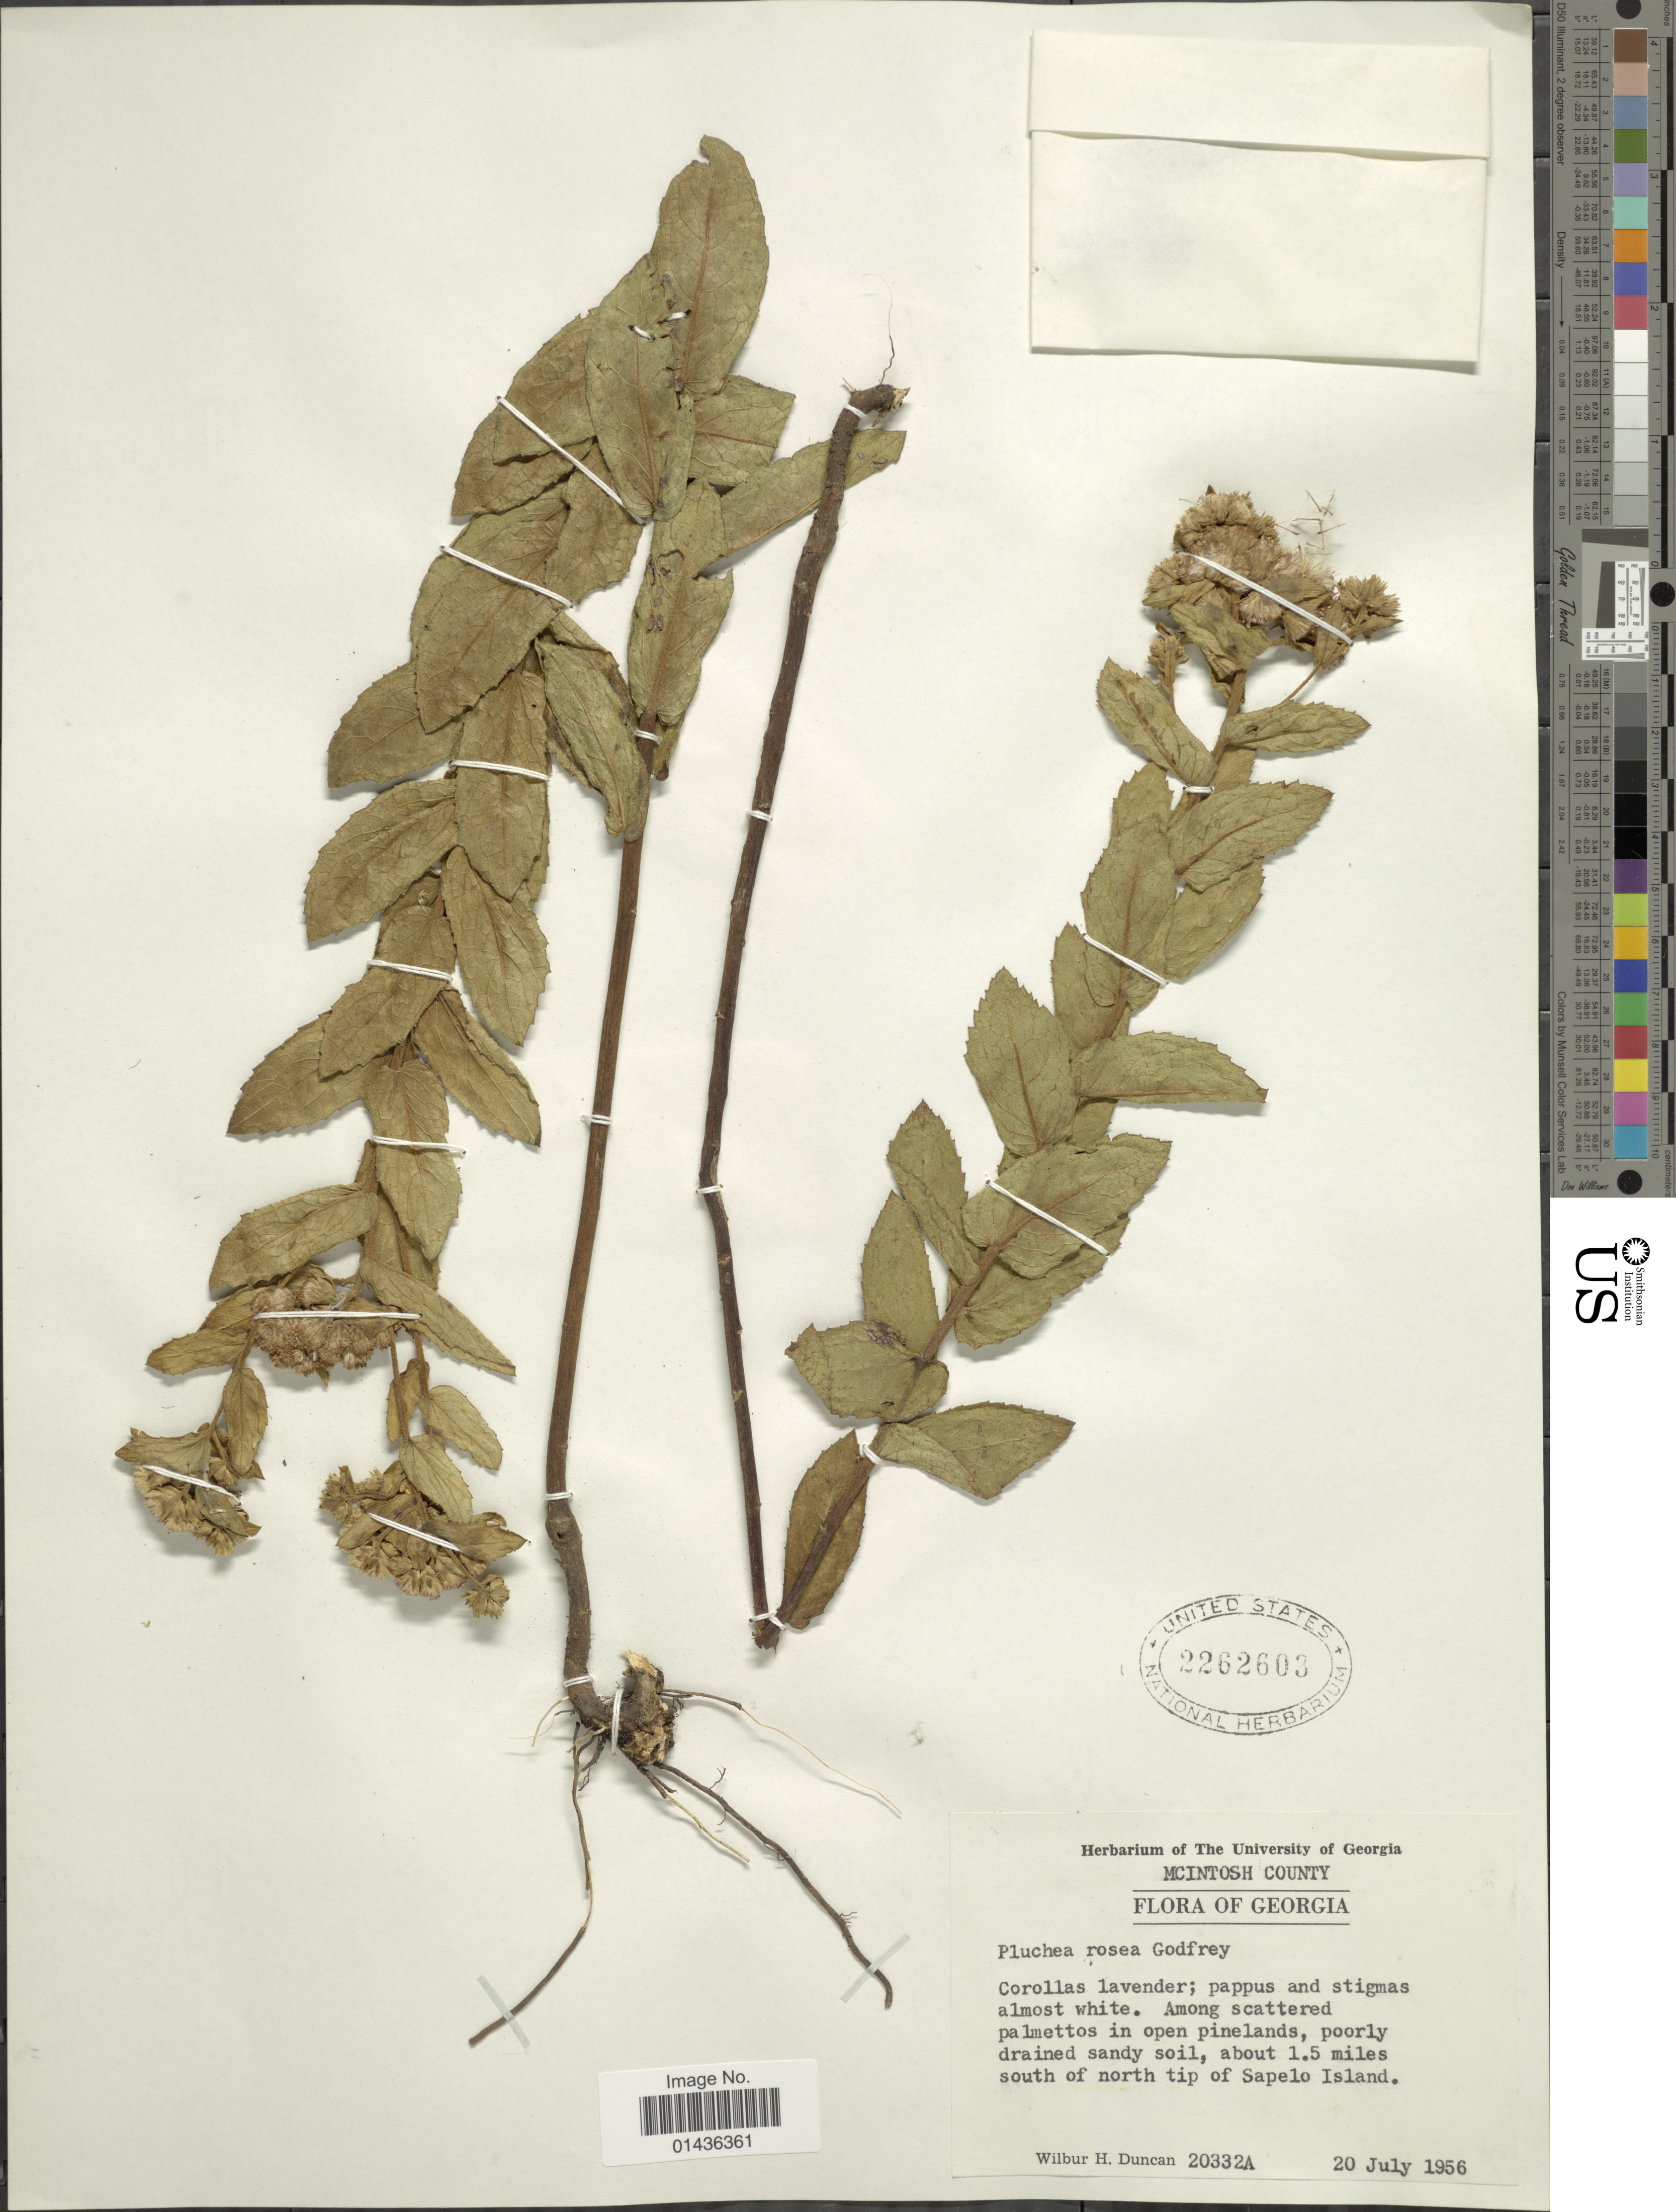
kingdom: Plantae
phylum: Tracheophyta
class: Magnoliopsida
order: Asterales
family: Asteraceae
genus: Pluchea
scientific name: Pluchea rosea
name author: R.K. Godfrey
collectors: W. H. Duncan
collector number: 20332A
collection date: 1956-07-20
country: United States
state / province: Georgia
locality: McIntosh County, about 1.5 miles south of north tip of Sapelo Island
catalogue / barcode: US 2262603